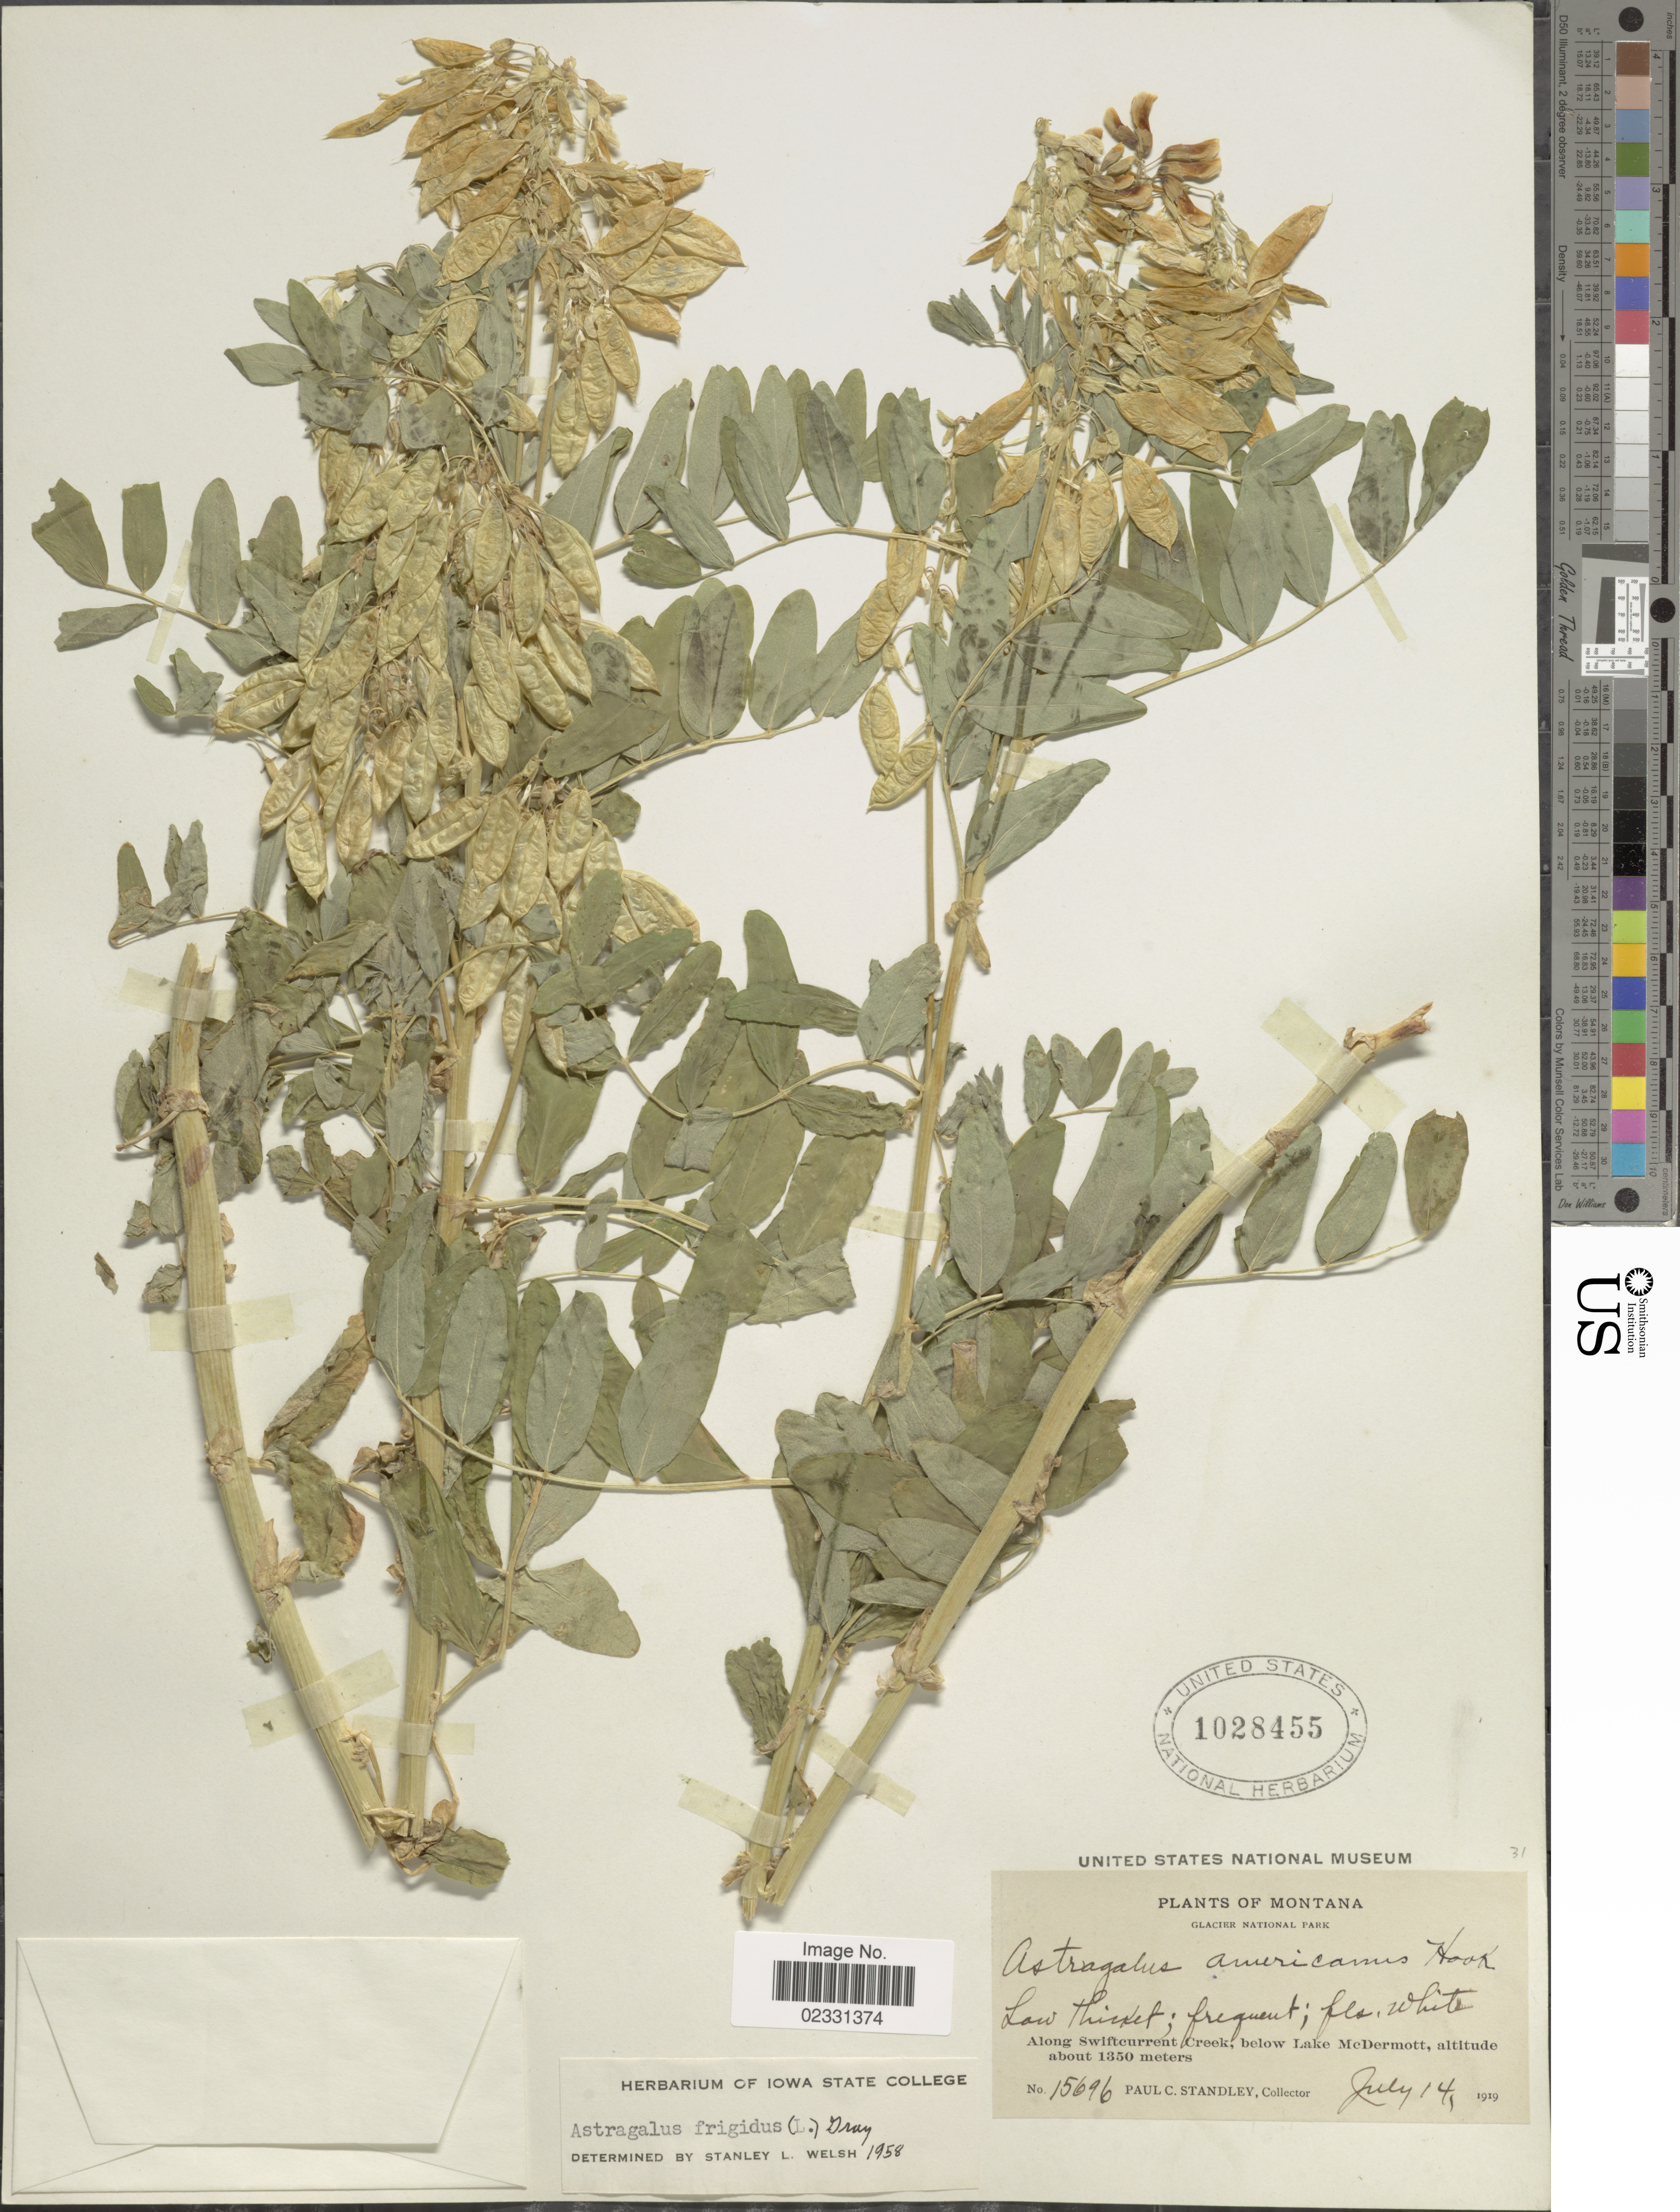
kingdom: Plantae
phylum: Tracheophyta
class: Magnoliopsida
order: Fabales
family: Fabaceae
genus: Astragalus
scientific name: Astragalus frigidus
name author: (L.) A. Gray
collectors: P. C. Standley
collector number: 15696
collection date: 1919-07-14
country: United States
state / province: Montana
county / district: Glacier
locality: Glacier National Park, along Swiftcurrent Creek, below Lake McDermott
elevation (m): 1350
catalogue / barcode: US 1028455